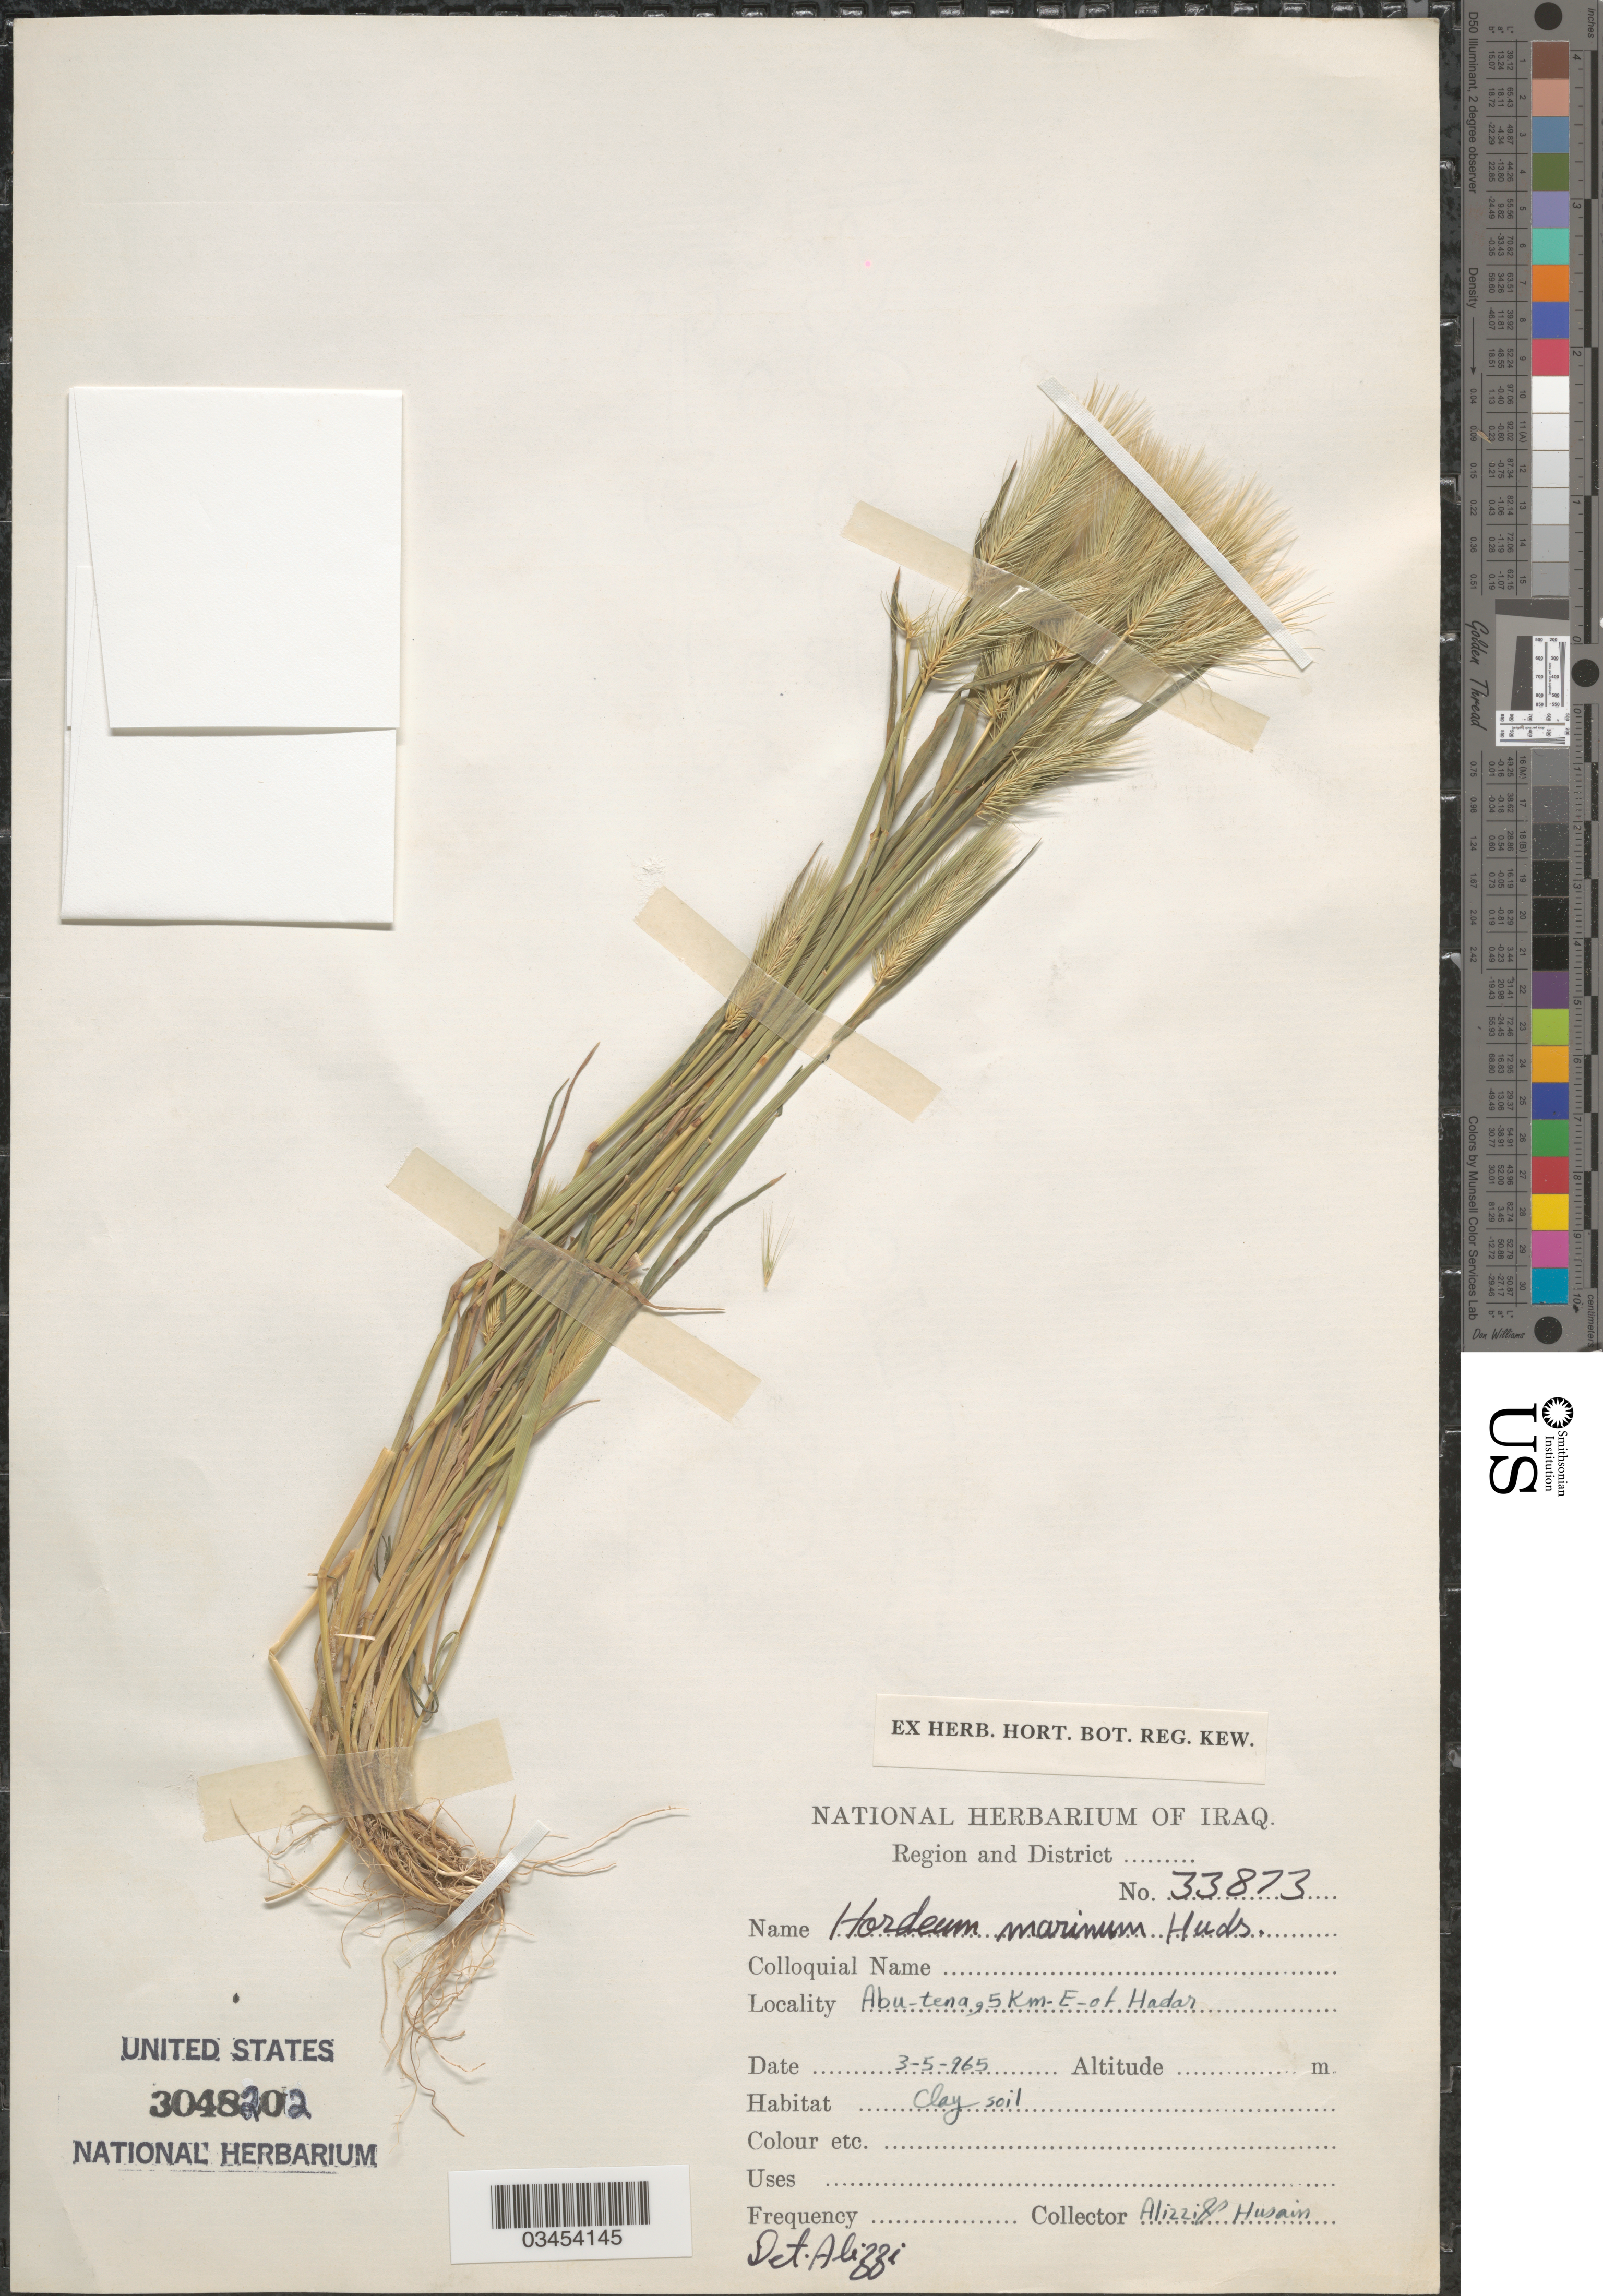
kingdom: Plantae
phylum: Tracheophyta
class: Liliopsida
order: Poales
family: Poaceae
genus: Hordeum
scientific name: Hordeum marinum subsp. gussoneanum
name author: (Parl.) Thell.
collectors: Alizzi & Husain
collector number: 33873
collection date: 1965-05-03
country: Iraq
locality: Abu-tena, 5 Km-E-of Hadar.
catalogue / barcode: US 3048202